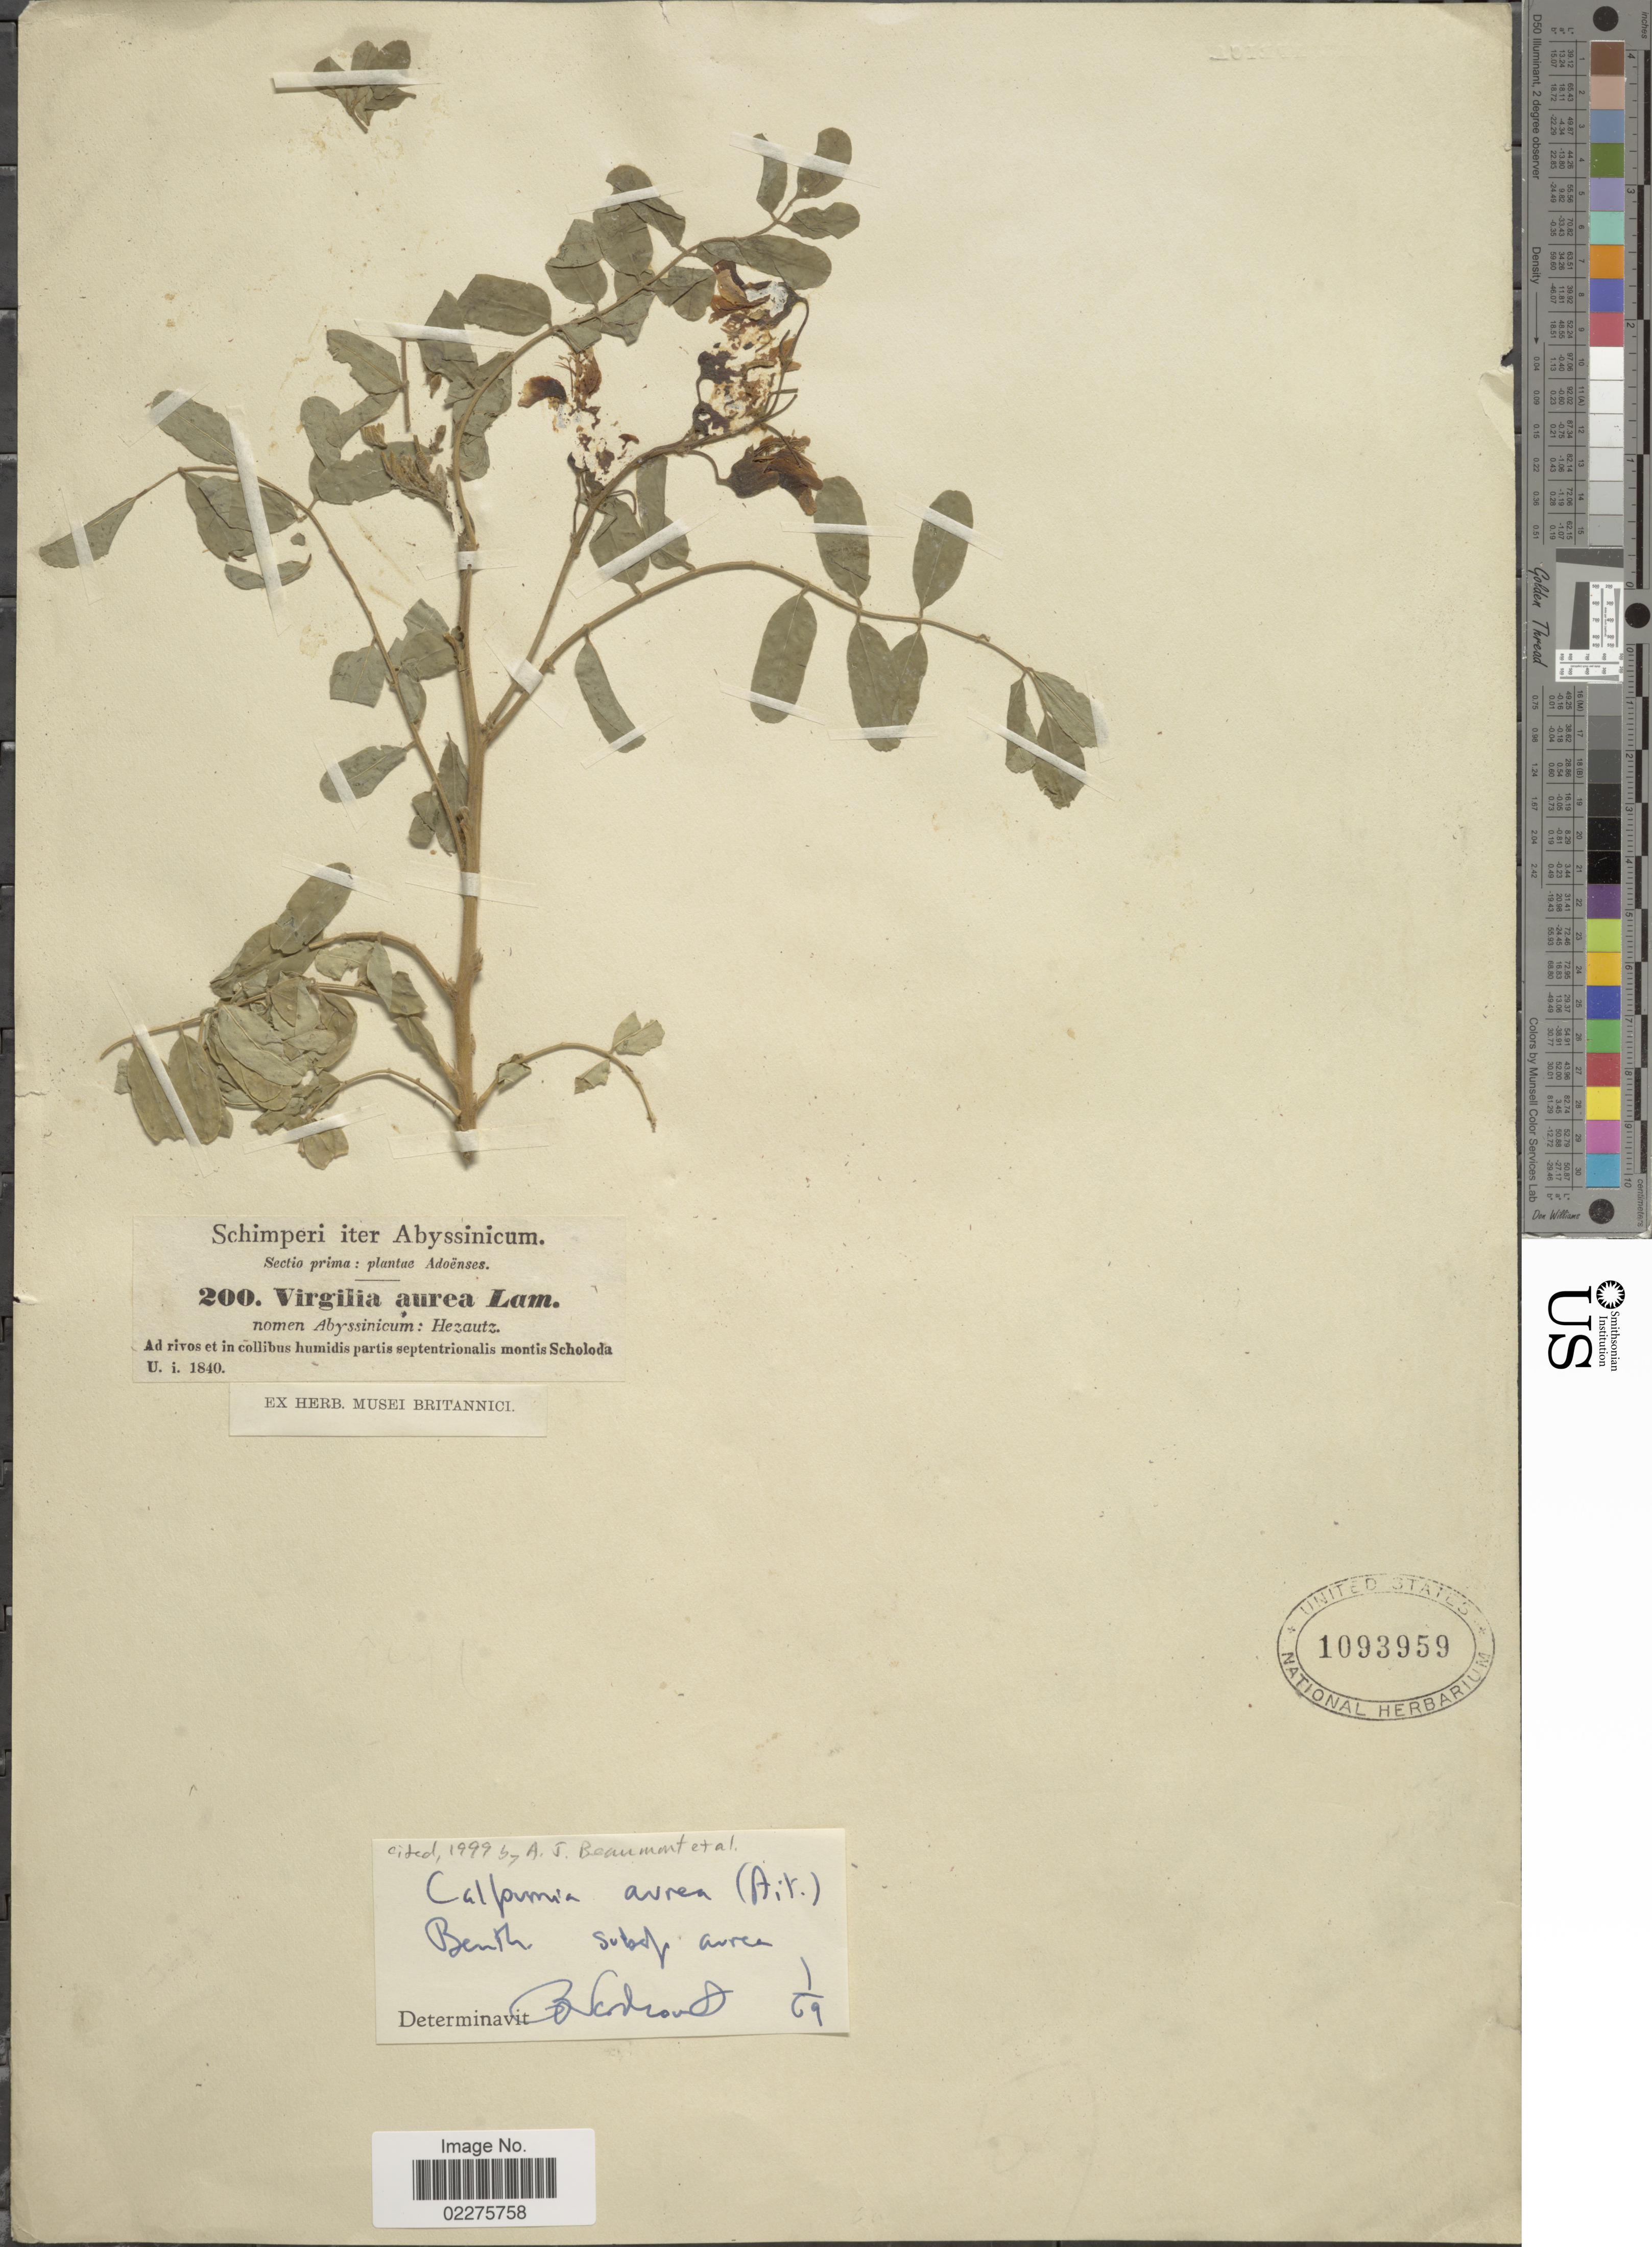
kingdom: Plantae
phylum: Tracheophyta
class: Magnoliopsida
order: Fabales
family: Fabaceae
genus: Calpurnia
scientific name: Calpurnia aurea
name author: (Aiton) Benth.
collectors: -. Schimper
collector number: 200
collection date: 1840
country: Eritrea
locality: Abyssinicum: Hezautz. montis Scholoda. Sectio prima: Adoënses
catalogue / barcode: US 1093959